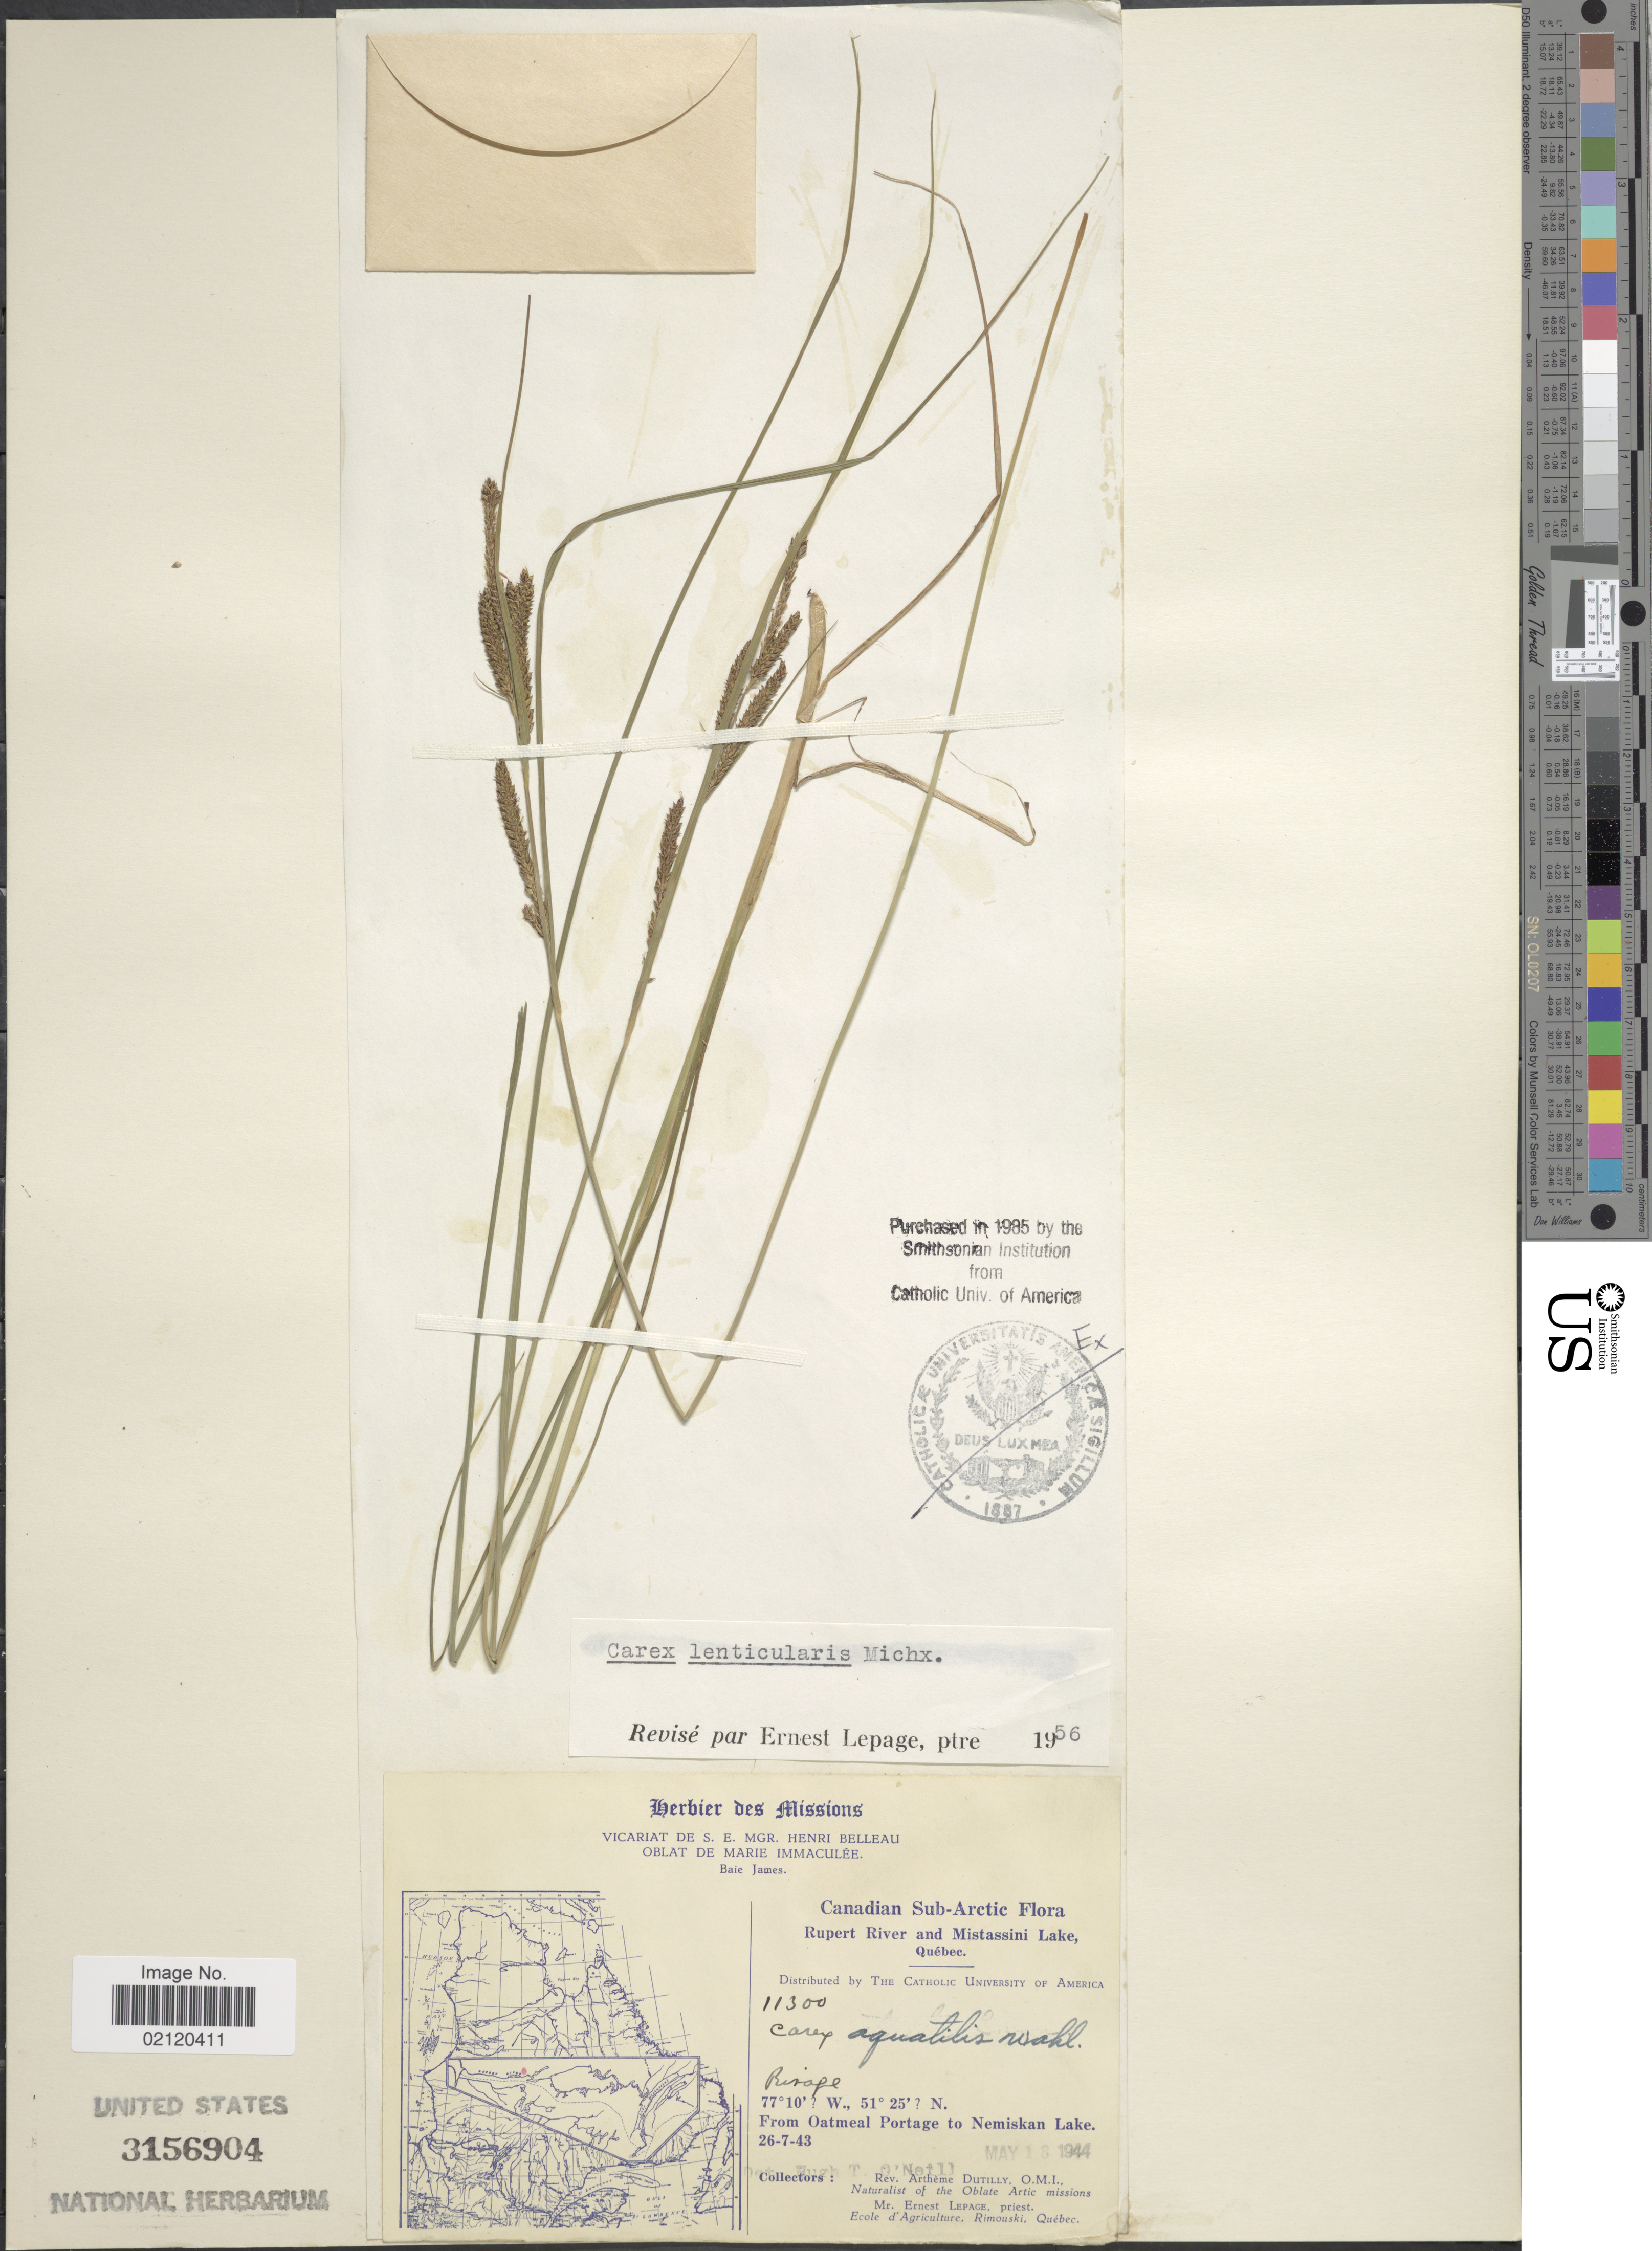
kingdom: Plantae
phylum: Tracheophyta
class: Liliopsida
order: Poales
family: Cyperaceae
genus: Carex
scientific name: Carex lenticularis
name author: Michx.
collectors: A. Dutilly & E. Lepage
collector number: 11300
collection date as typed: Transcribed d/m/y: 26/7/43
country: Canada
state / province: Quebec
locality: Canadian Sub-Arctic, Rupert River and Mistassini Lake, From Oatmeal Portage to Nemiskan Lake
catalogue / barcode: US 3156904